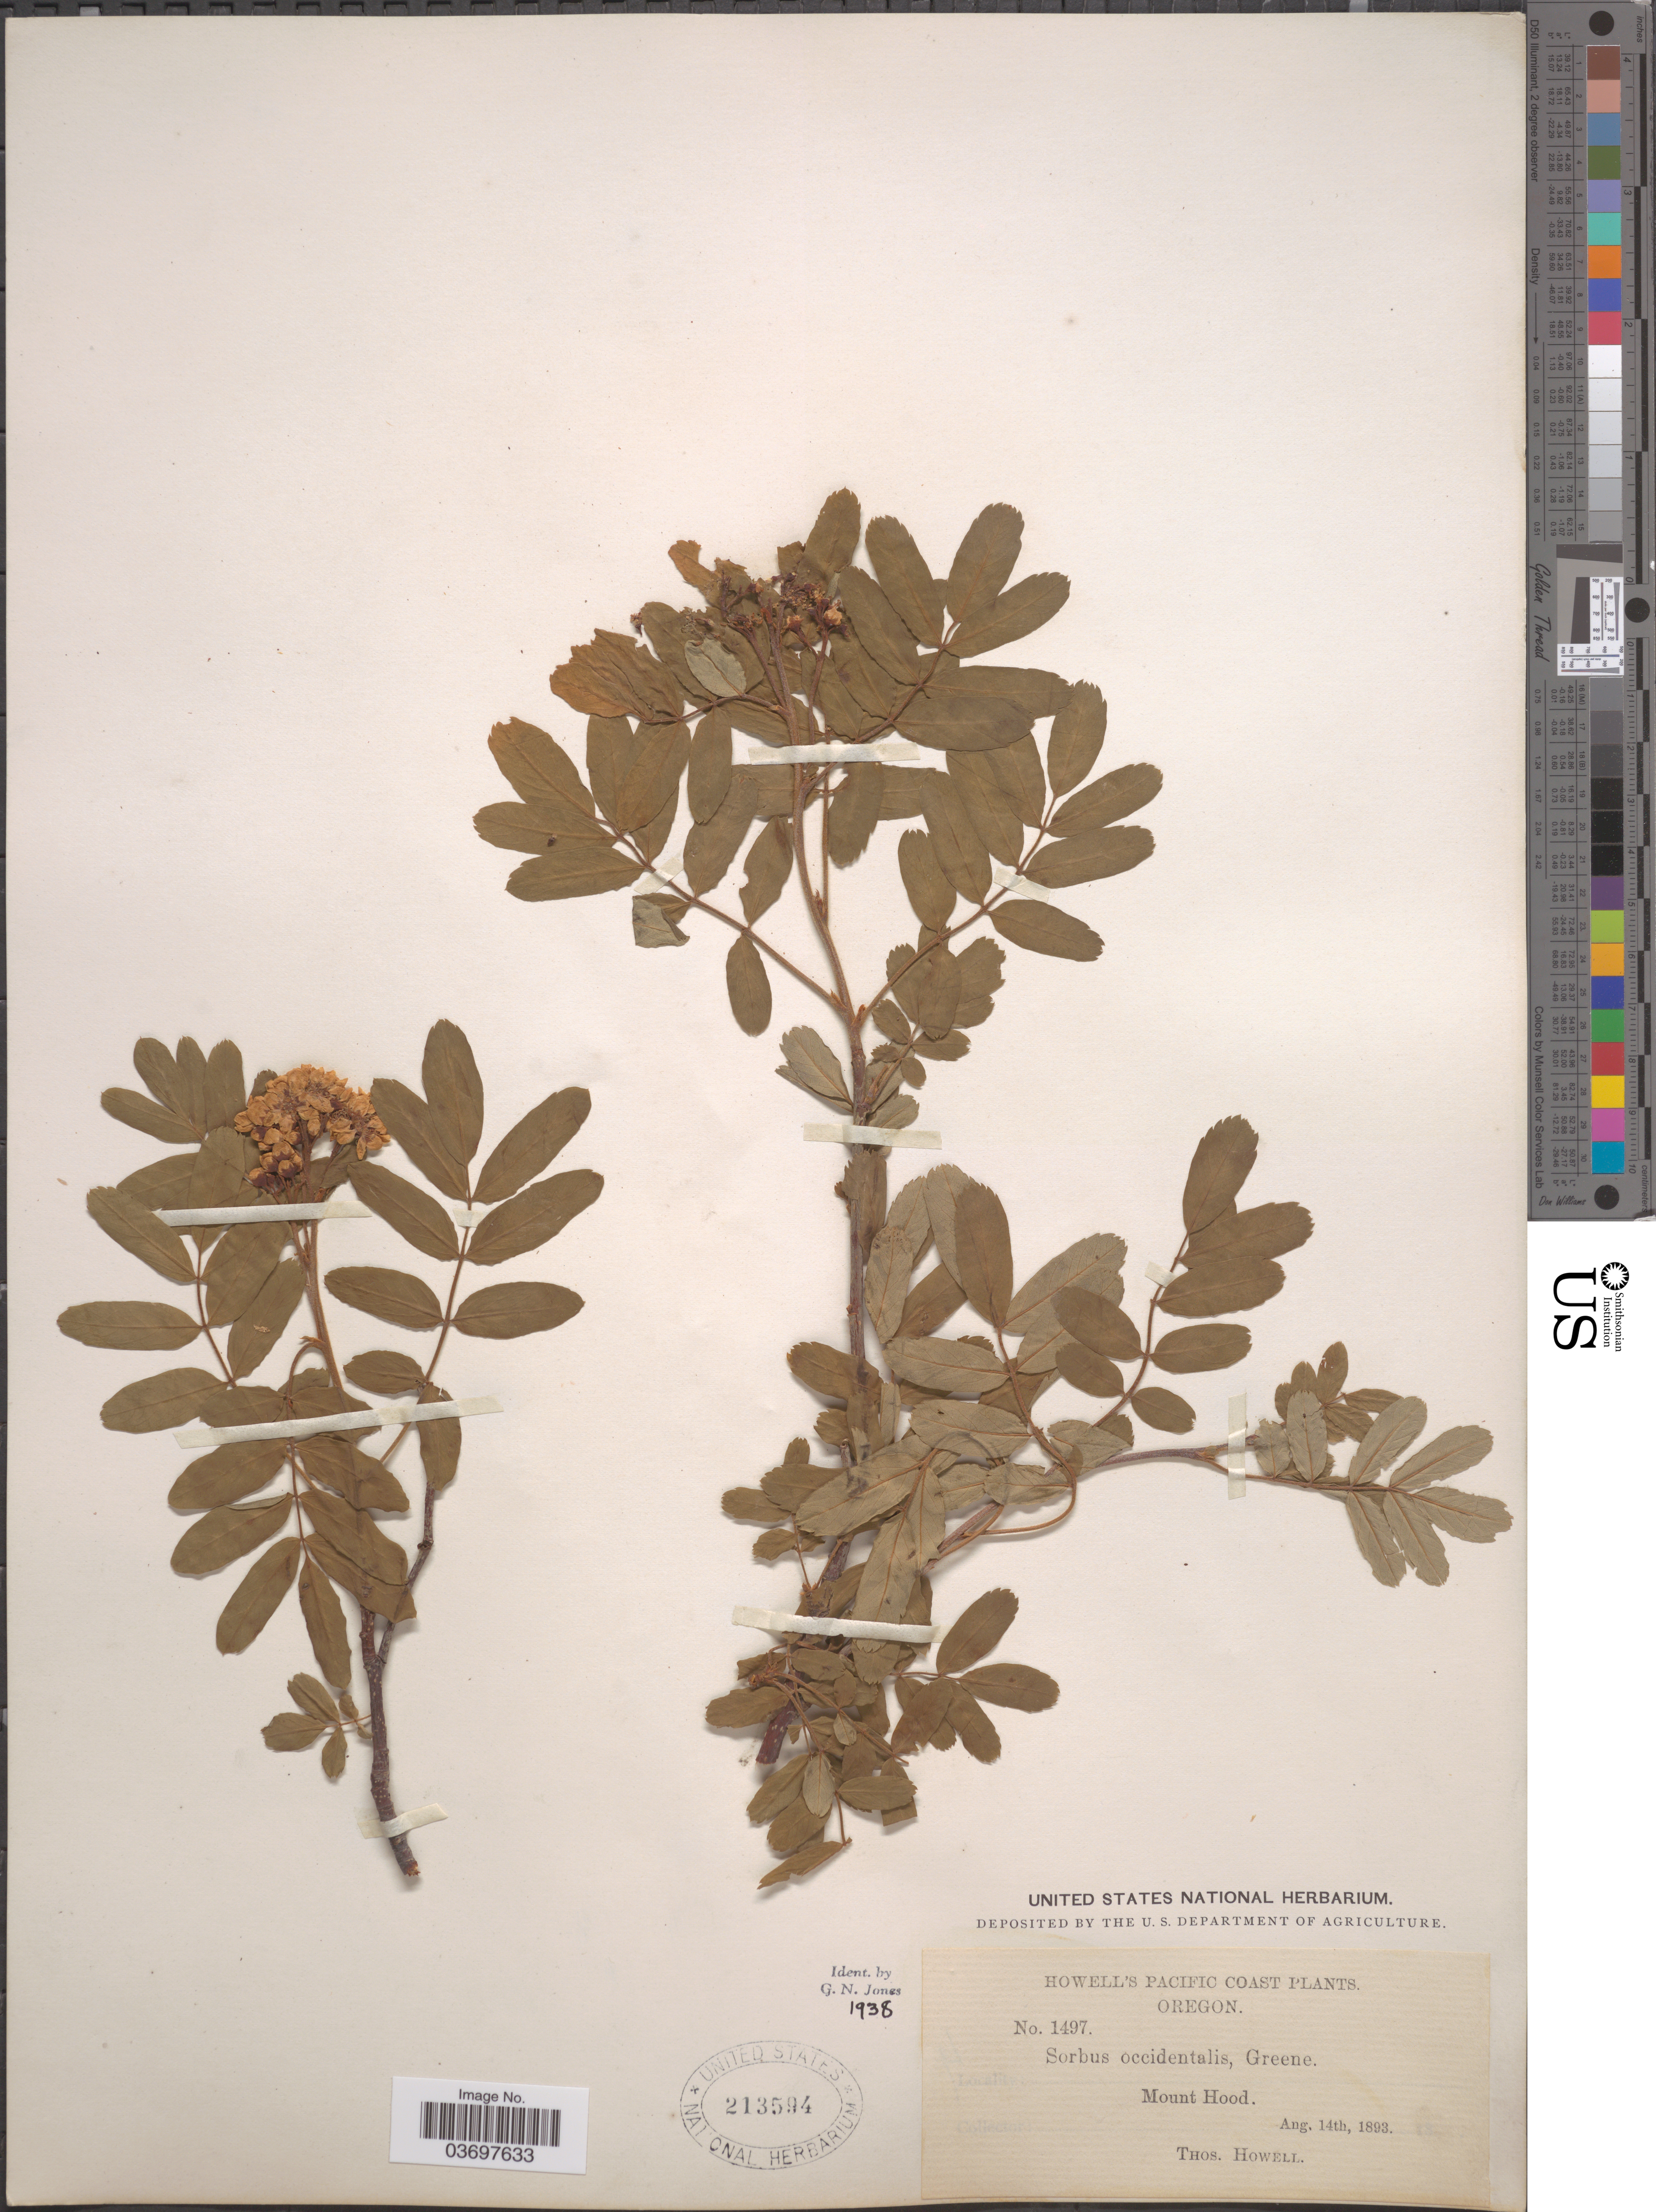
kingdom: Plantae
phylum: Tracheophyta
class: Magnoliopsida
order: Rosales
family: Rosaceae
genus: Sorbus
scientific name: Sorbus pumila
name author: Raf.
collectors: T. Howell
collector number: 1497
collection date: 1893-08-14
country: United States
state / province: Oregon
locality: Pacific Coast. Mount Hood.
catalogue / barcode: US 213594